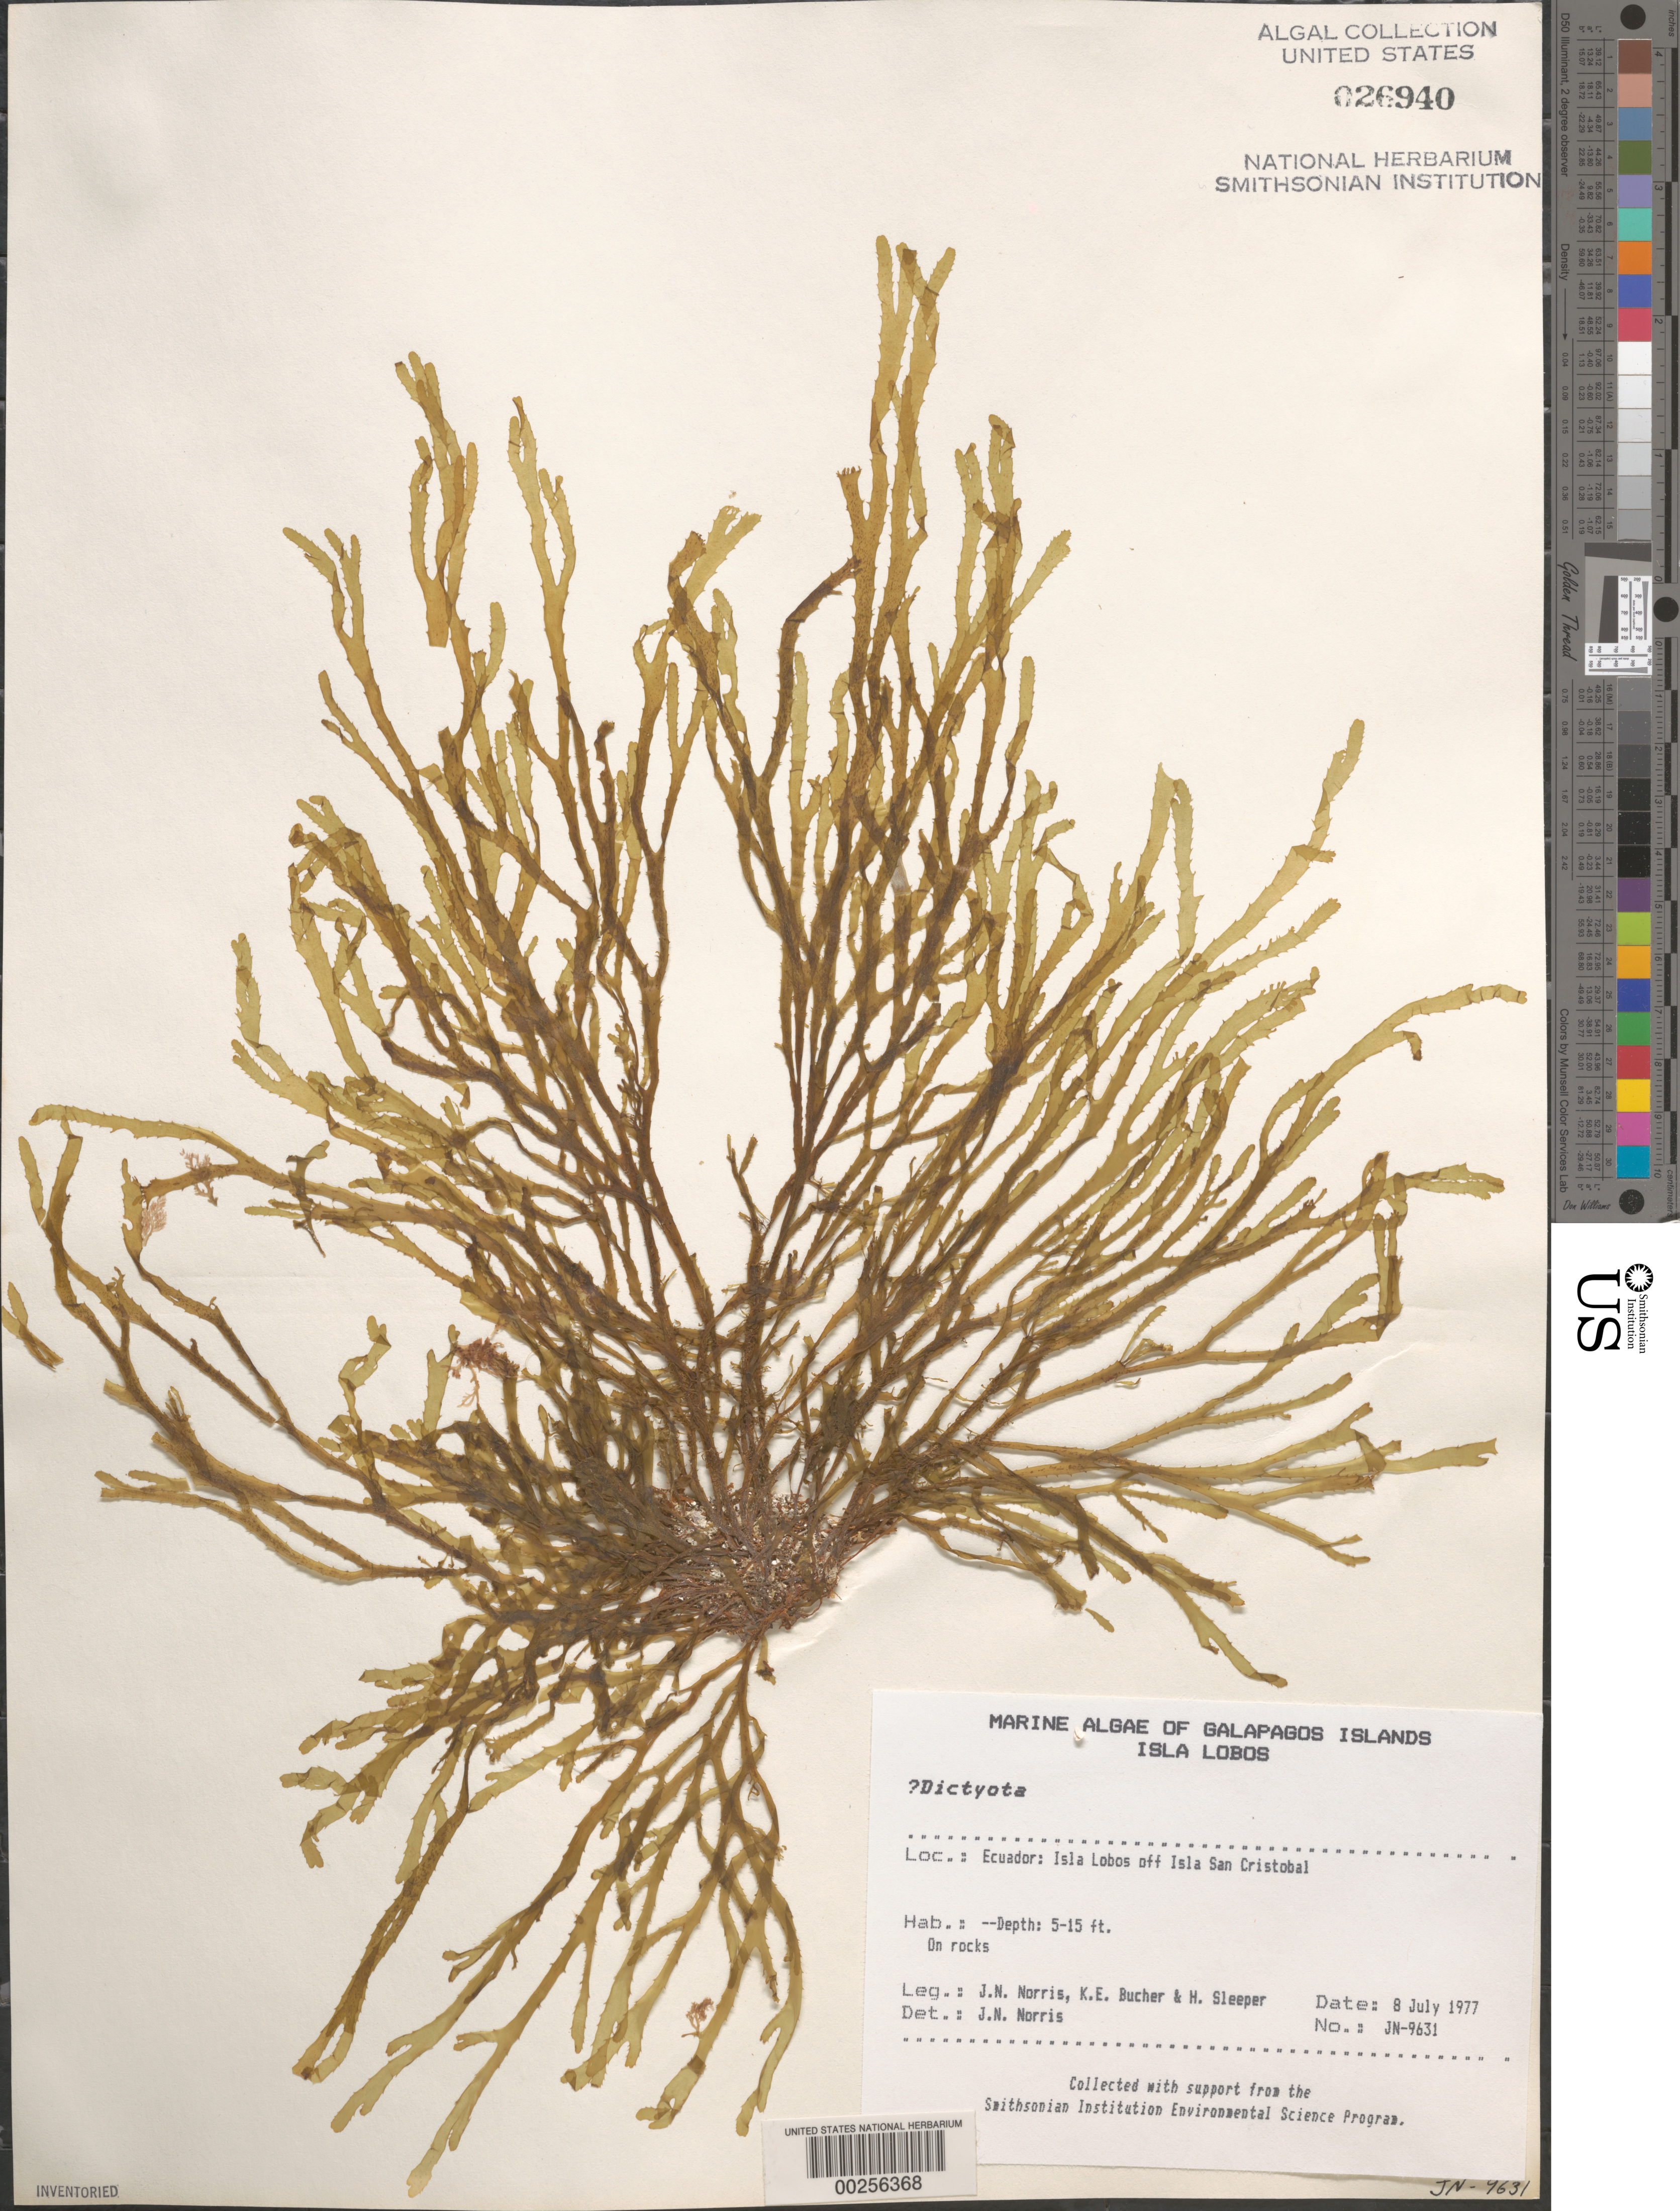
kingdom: Chromista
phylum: Ochrophyta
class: Phaeophyceae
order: Dictyotales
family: Dictyotaceae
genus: Dictyota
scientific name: Dictyota sp.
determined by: Norris, James N.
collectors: J. N. Norris, K. E. Bucher & H. Sleeper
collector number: JN-9631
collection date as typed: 08 Jul 1977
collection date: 1977-07-08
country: Ecuador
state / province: Colón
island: Lobos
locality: Off Isla San Cristóbal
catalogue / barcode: US 26940